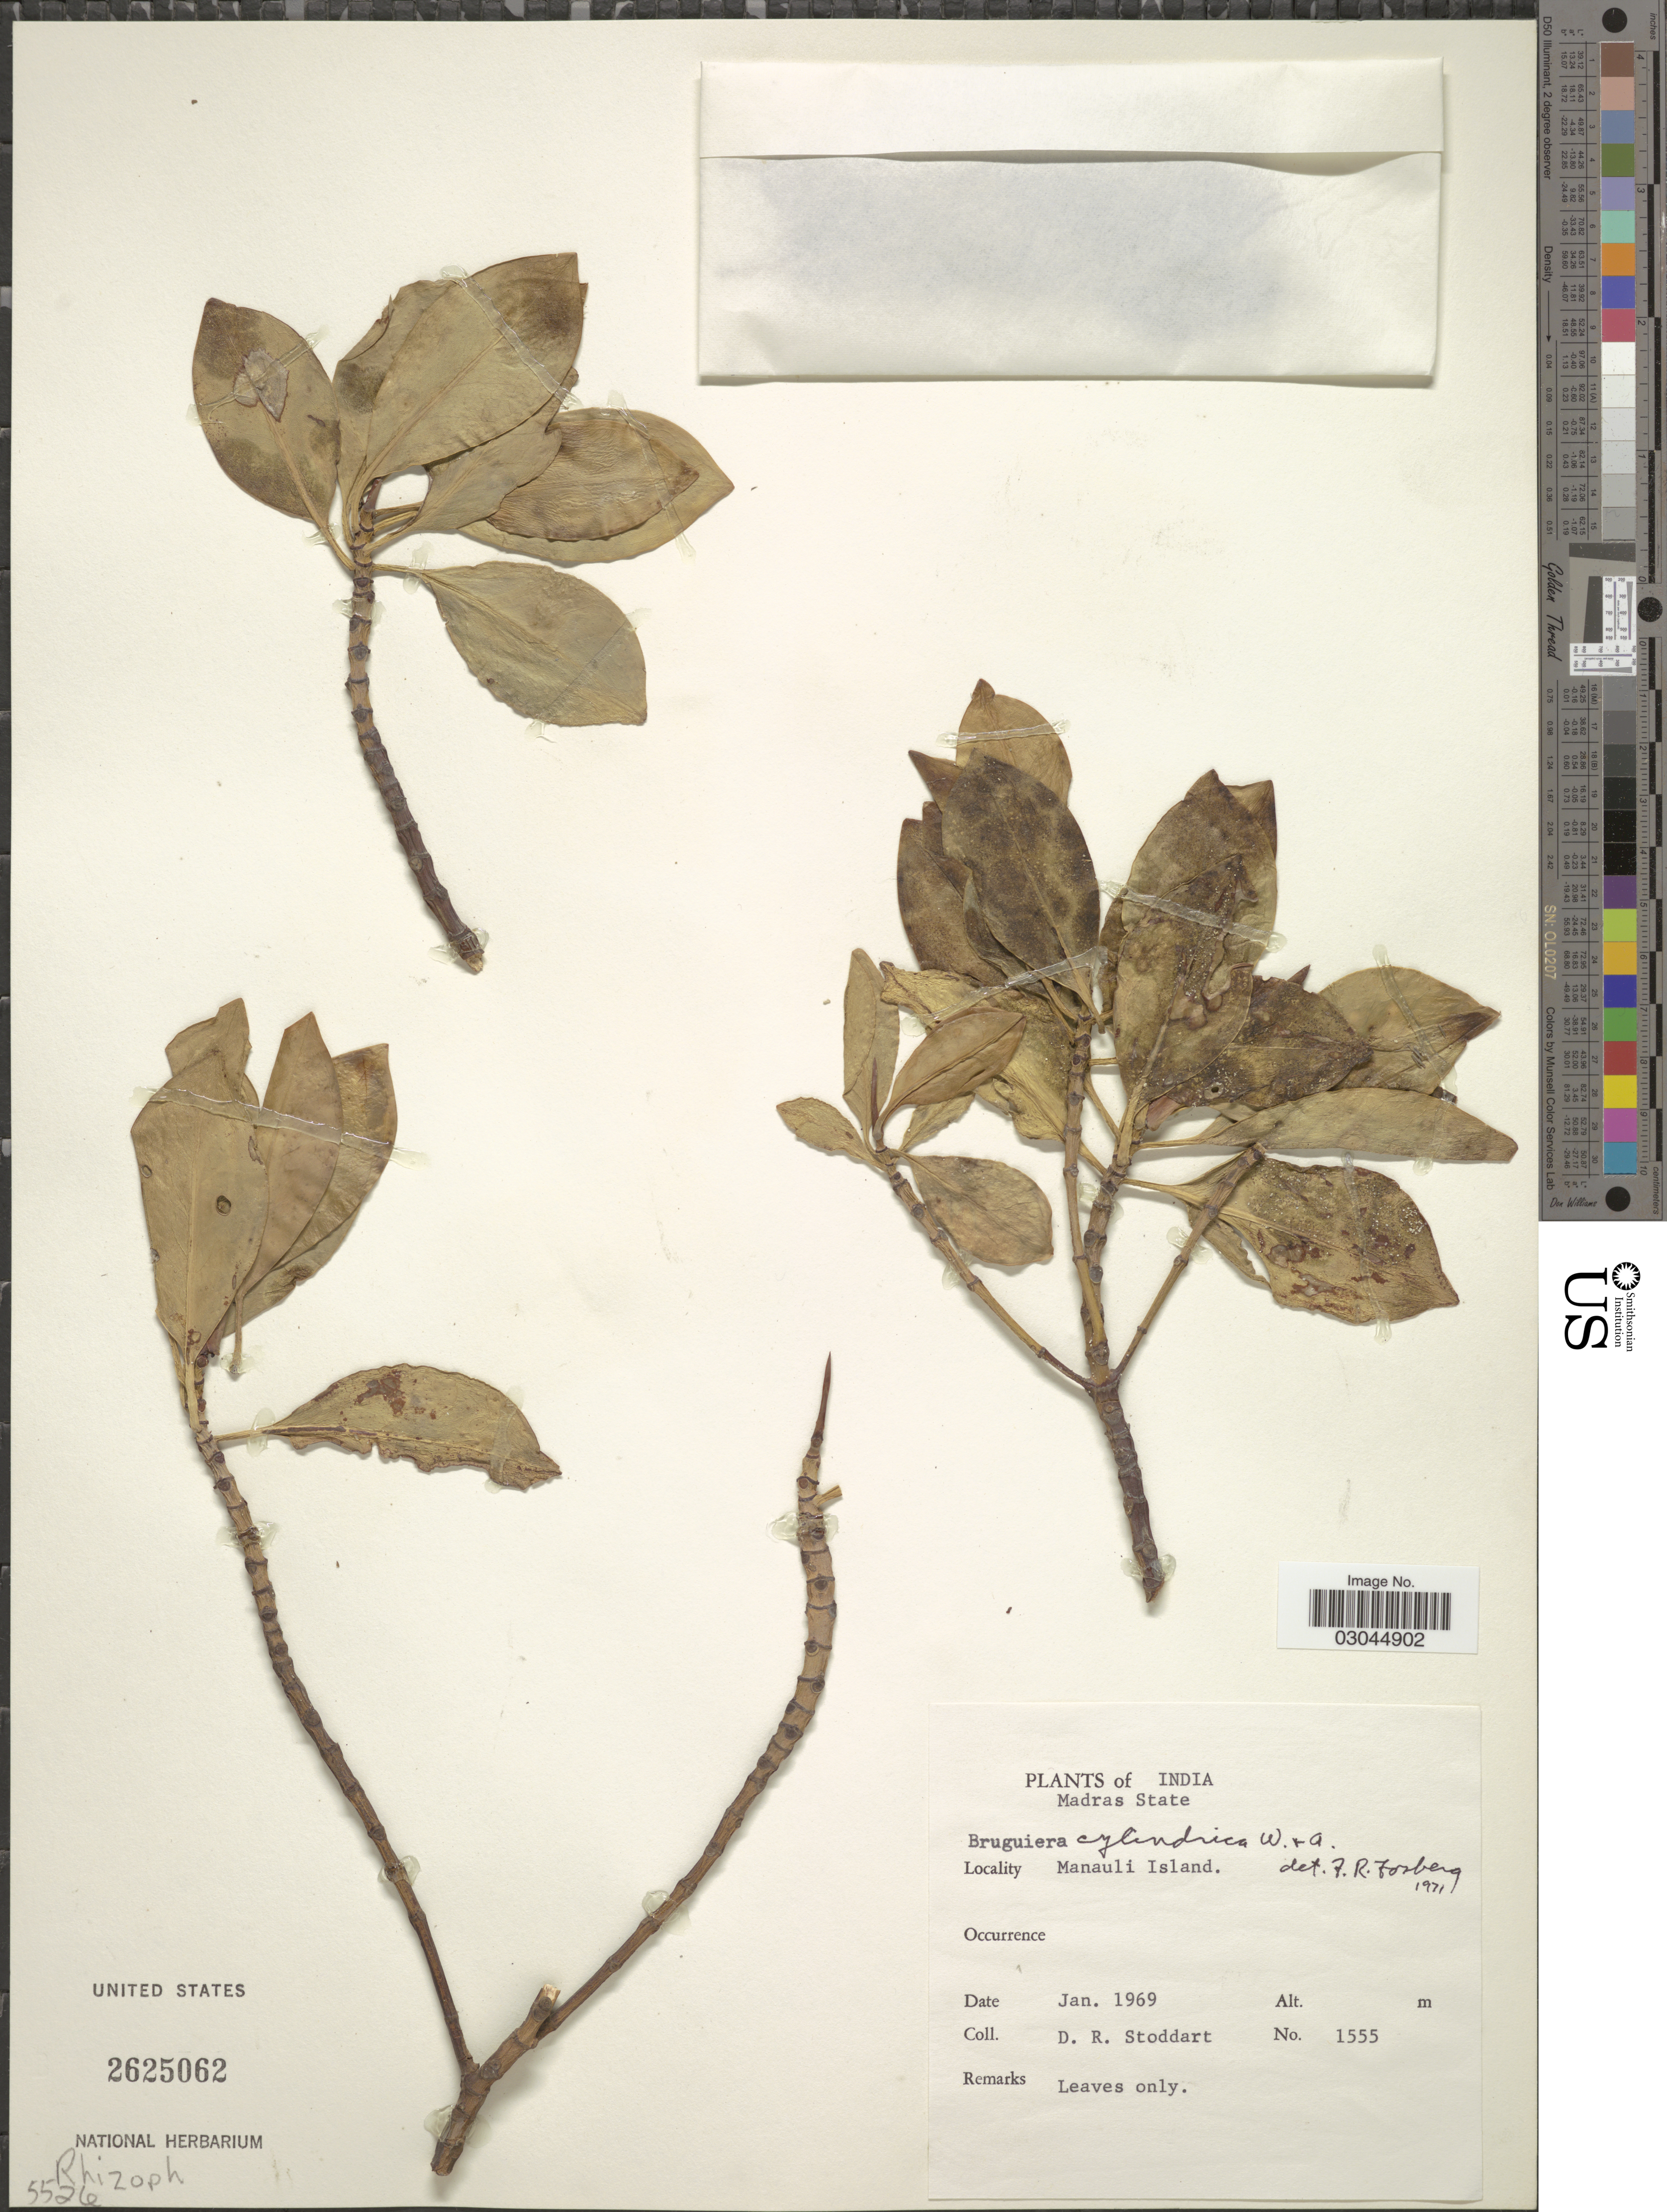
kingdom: Plantae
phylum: Tracheophyta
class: Magnoliopsida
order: Malpighiales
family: Rhizophoraceae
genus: Bruguiera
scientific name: Bruguiera cylindrica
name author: (L.) Blume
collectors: D. R. Stoddart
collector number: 1555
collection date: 1969-01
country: India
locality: Madras State. Manauli Island.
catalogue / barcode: US 2625062